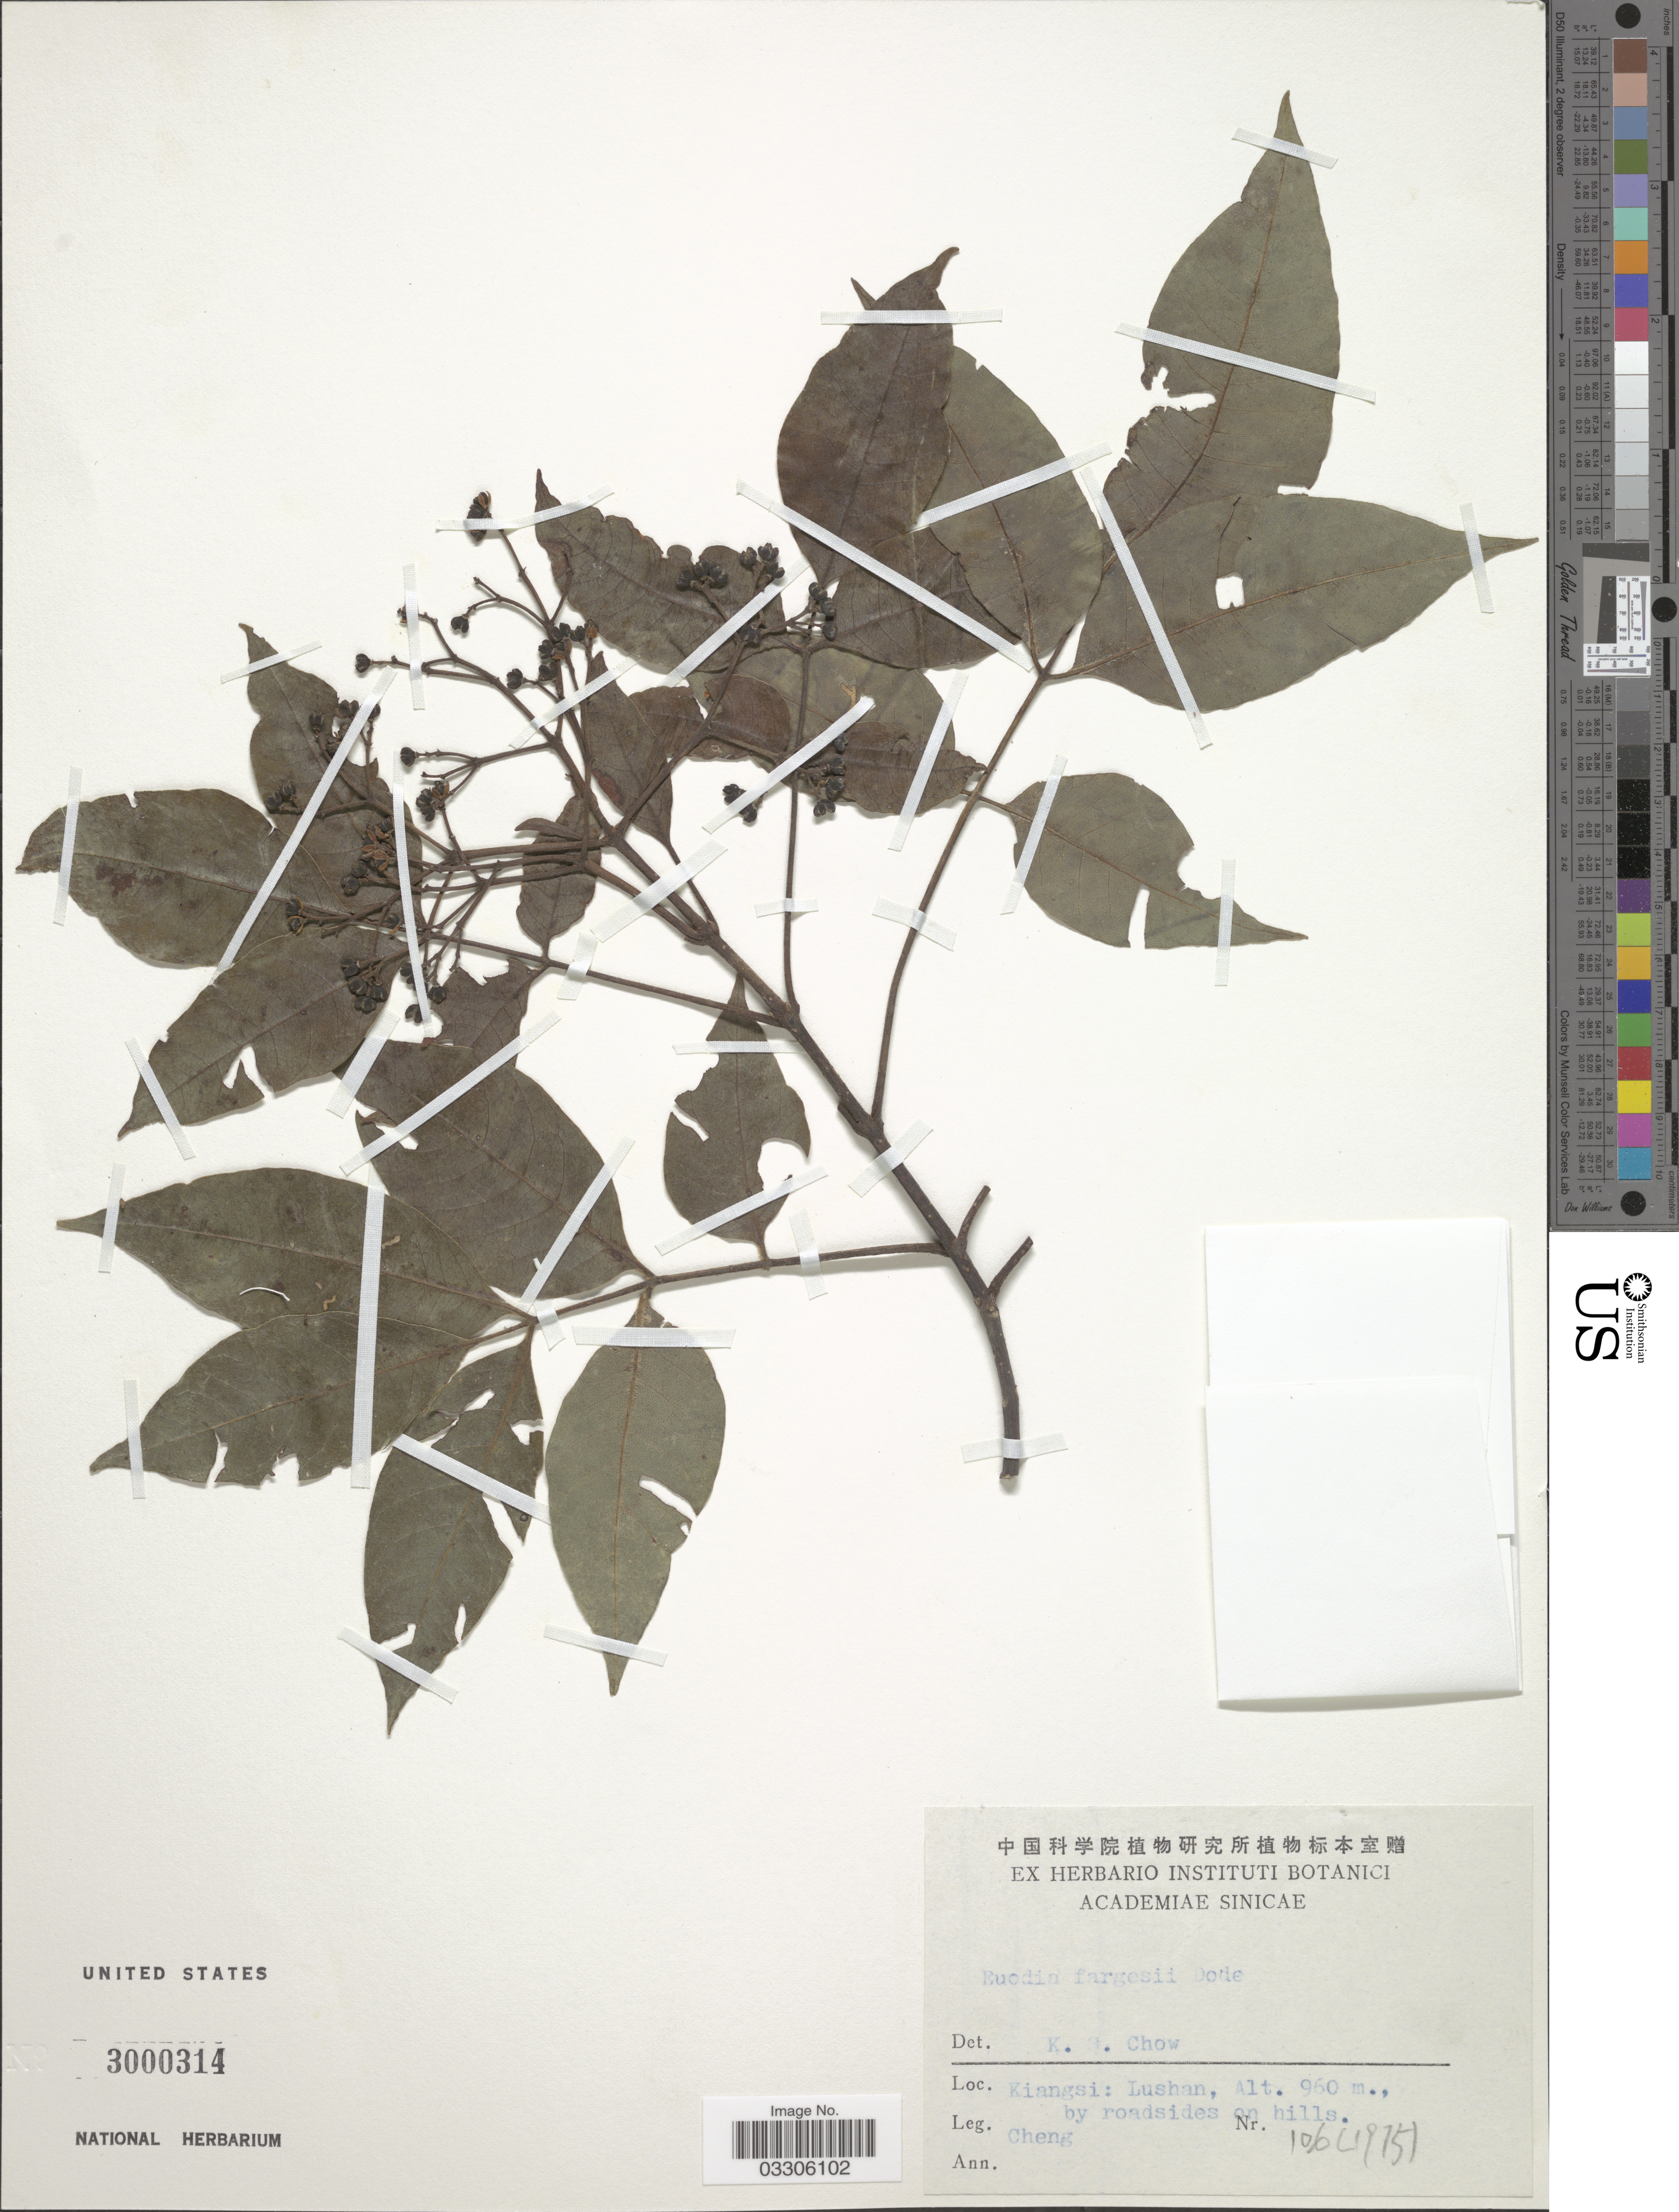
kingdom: Plantae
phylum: Tracheophyta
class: Magnoliopsida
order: Sapindales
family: Rutaceae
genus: Tetradium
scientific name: Tetradium glabrifolium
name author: (Champ. ex Benth.) T.G. Hartley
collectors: -. Cheng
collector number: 106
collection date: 1975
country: China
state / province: Jiangxi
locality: Kiangsi: Lushan, by roadsides on hills.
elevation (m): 960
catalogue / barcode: US 3000314